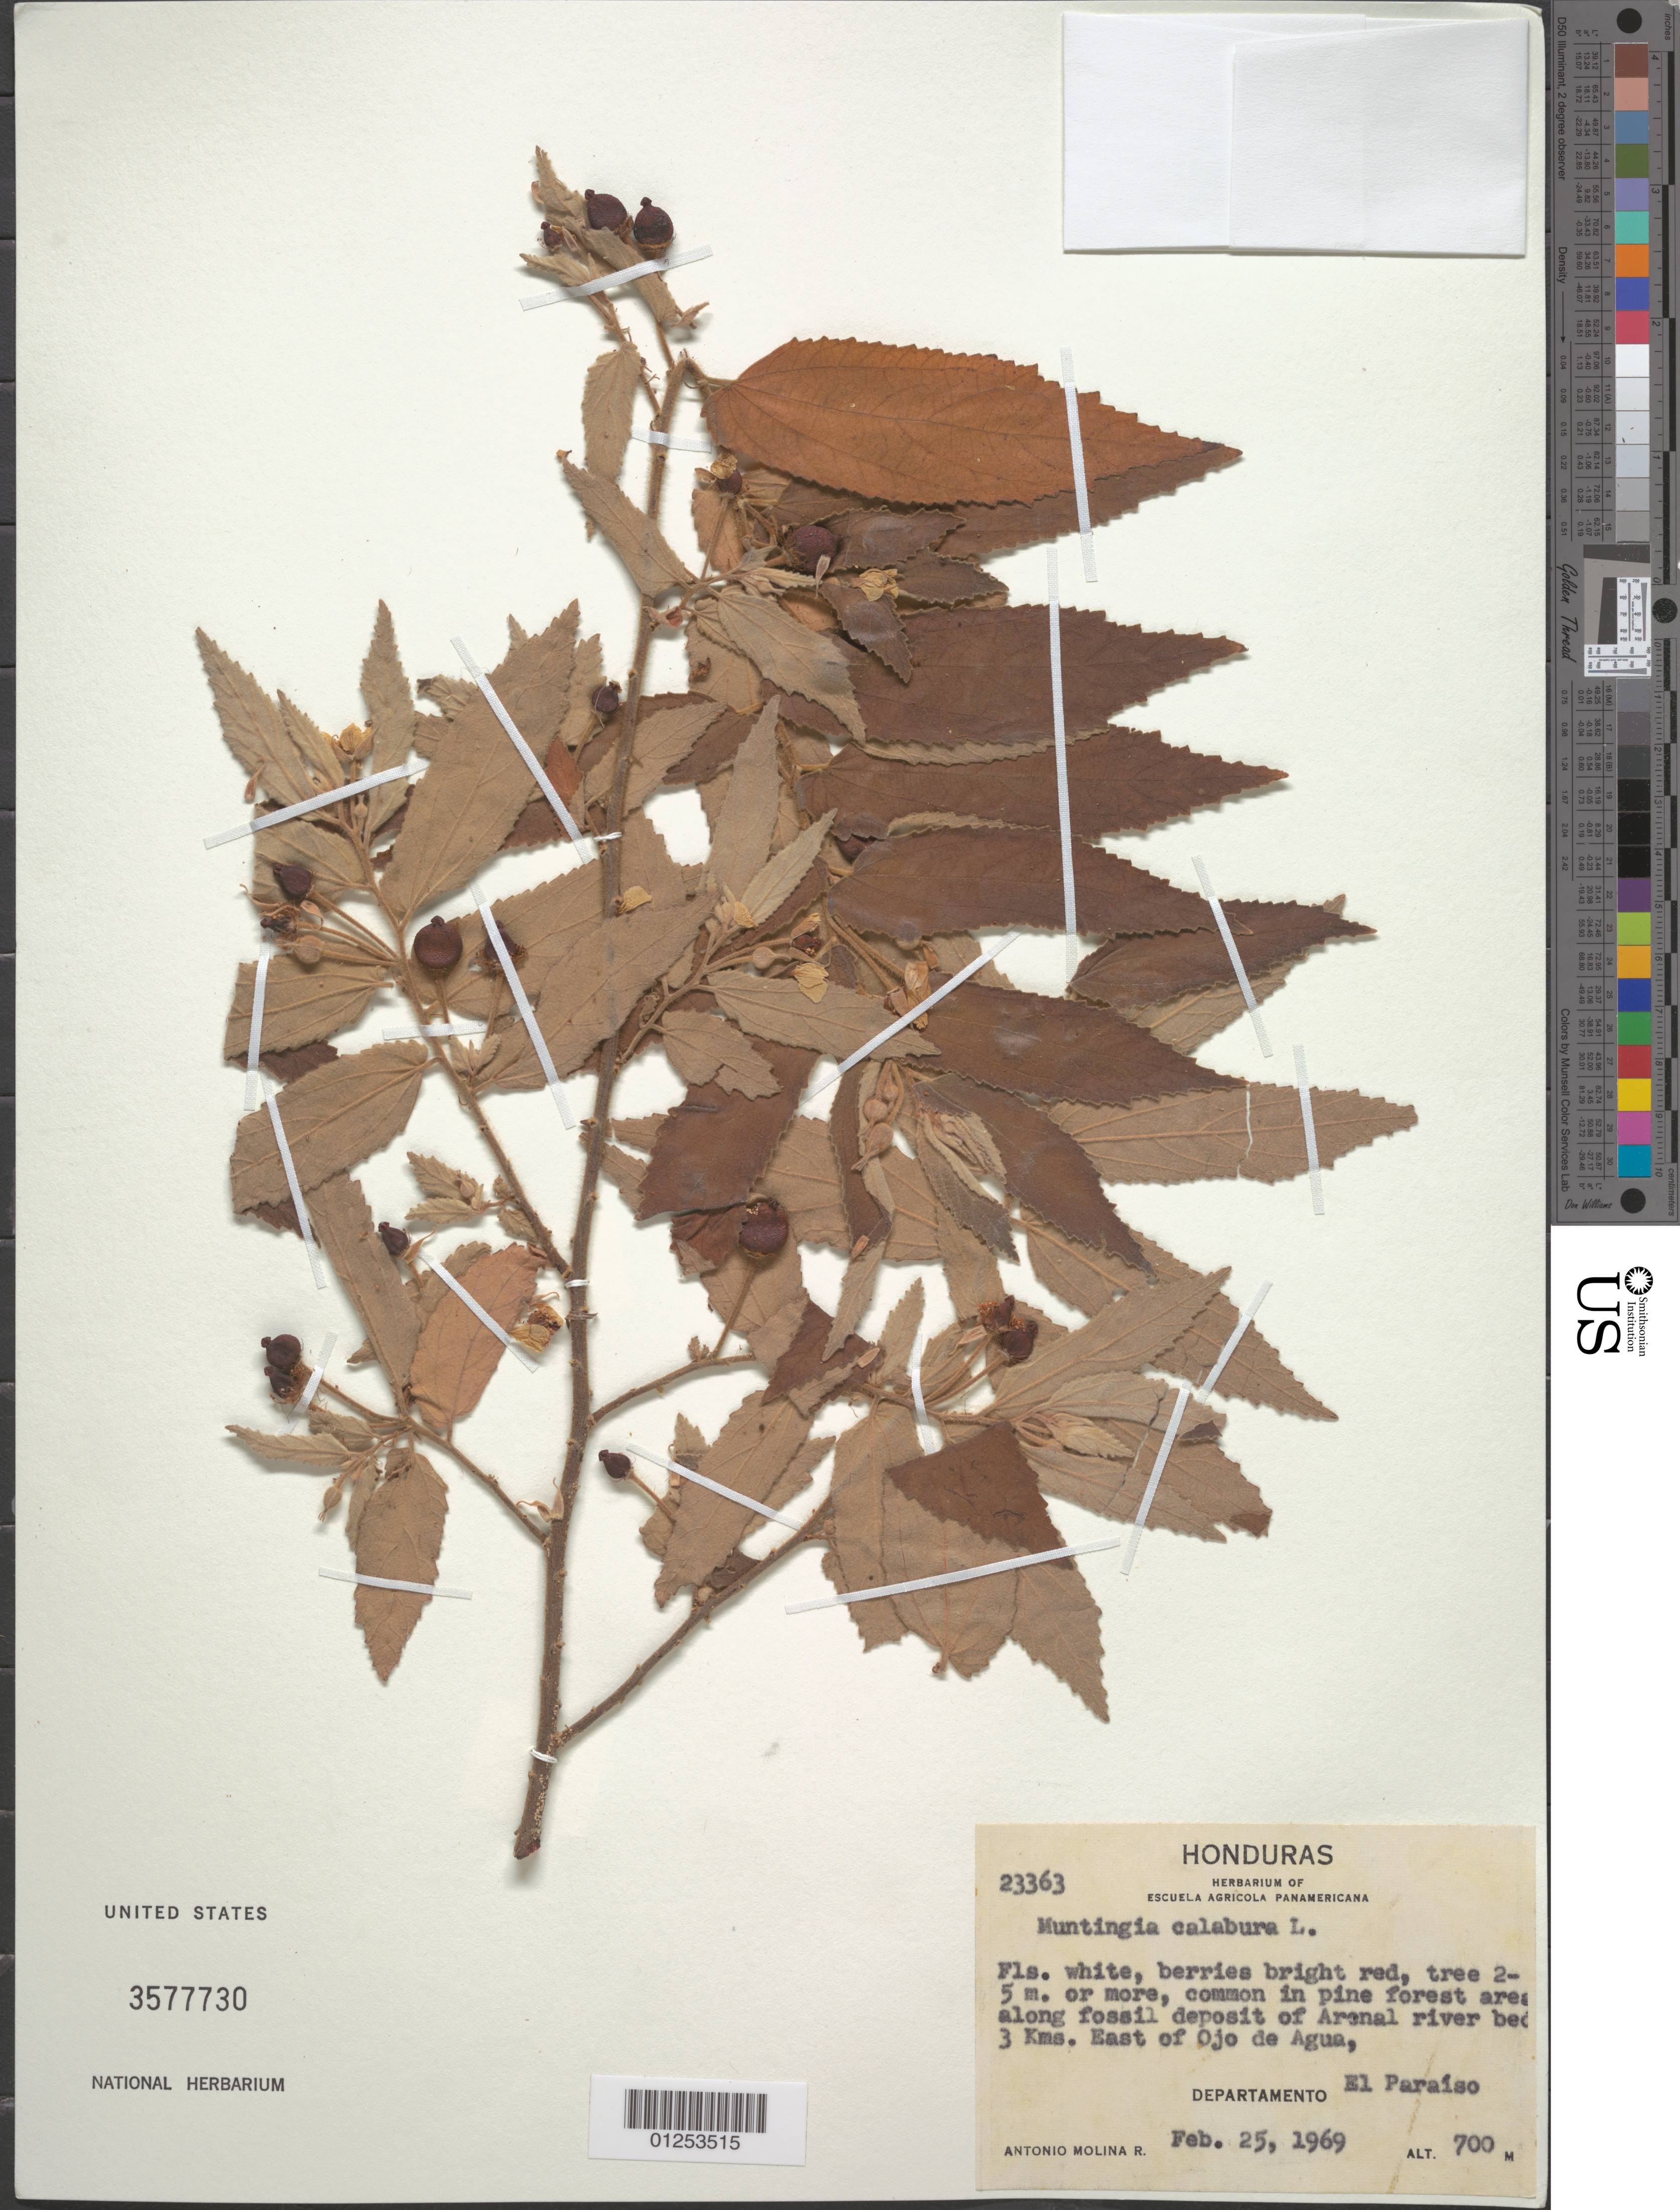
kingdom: Plantae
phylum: Tracheophyta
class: Magnoliopsida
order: Malvales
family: Muntingiaceae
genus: Muntingia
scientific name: Muntingia calabura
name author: L.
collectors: A. Molina R.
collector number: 23363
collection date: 1969-02-25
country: Honduras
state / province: El Paraíso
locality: Along fossil deposit of Arenal river bed; 3 kms. east of Ojo de Agua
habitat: Pine forest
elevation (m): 700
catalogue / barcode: US 3577730